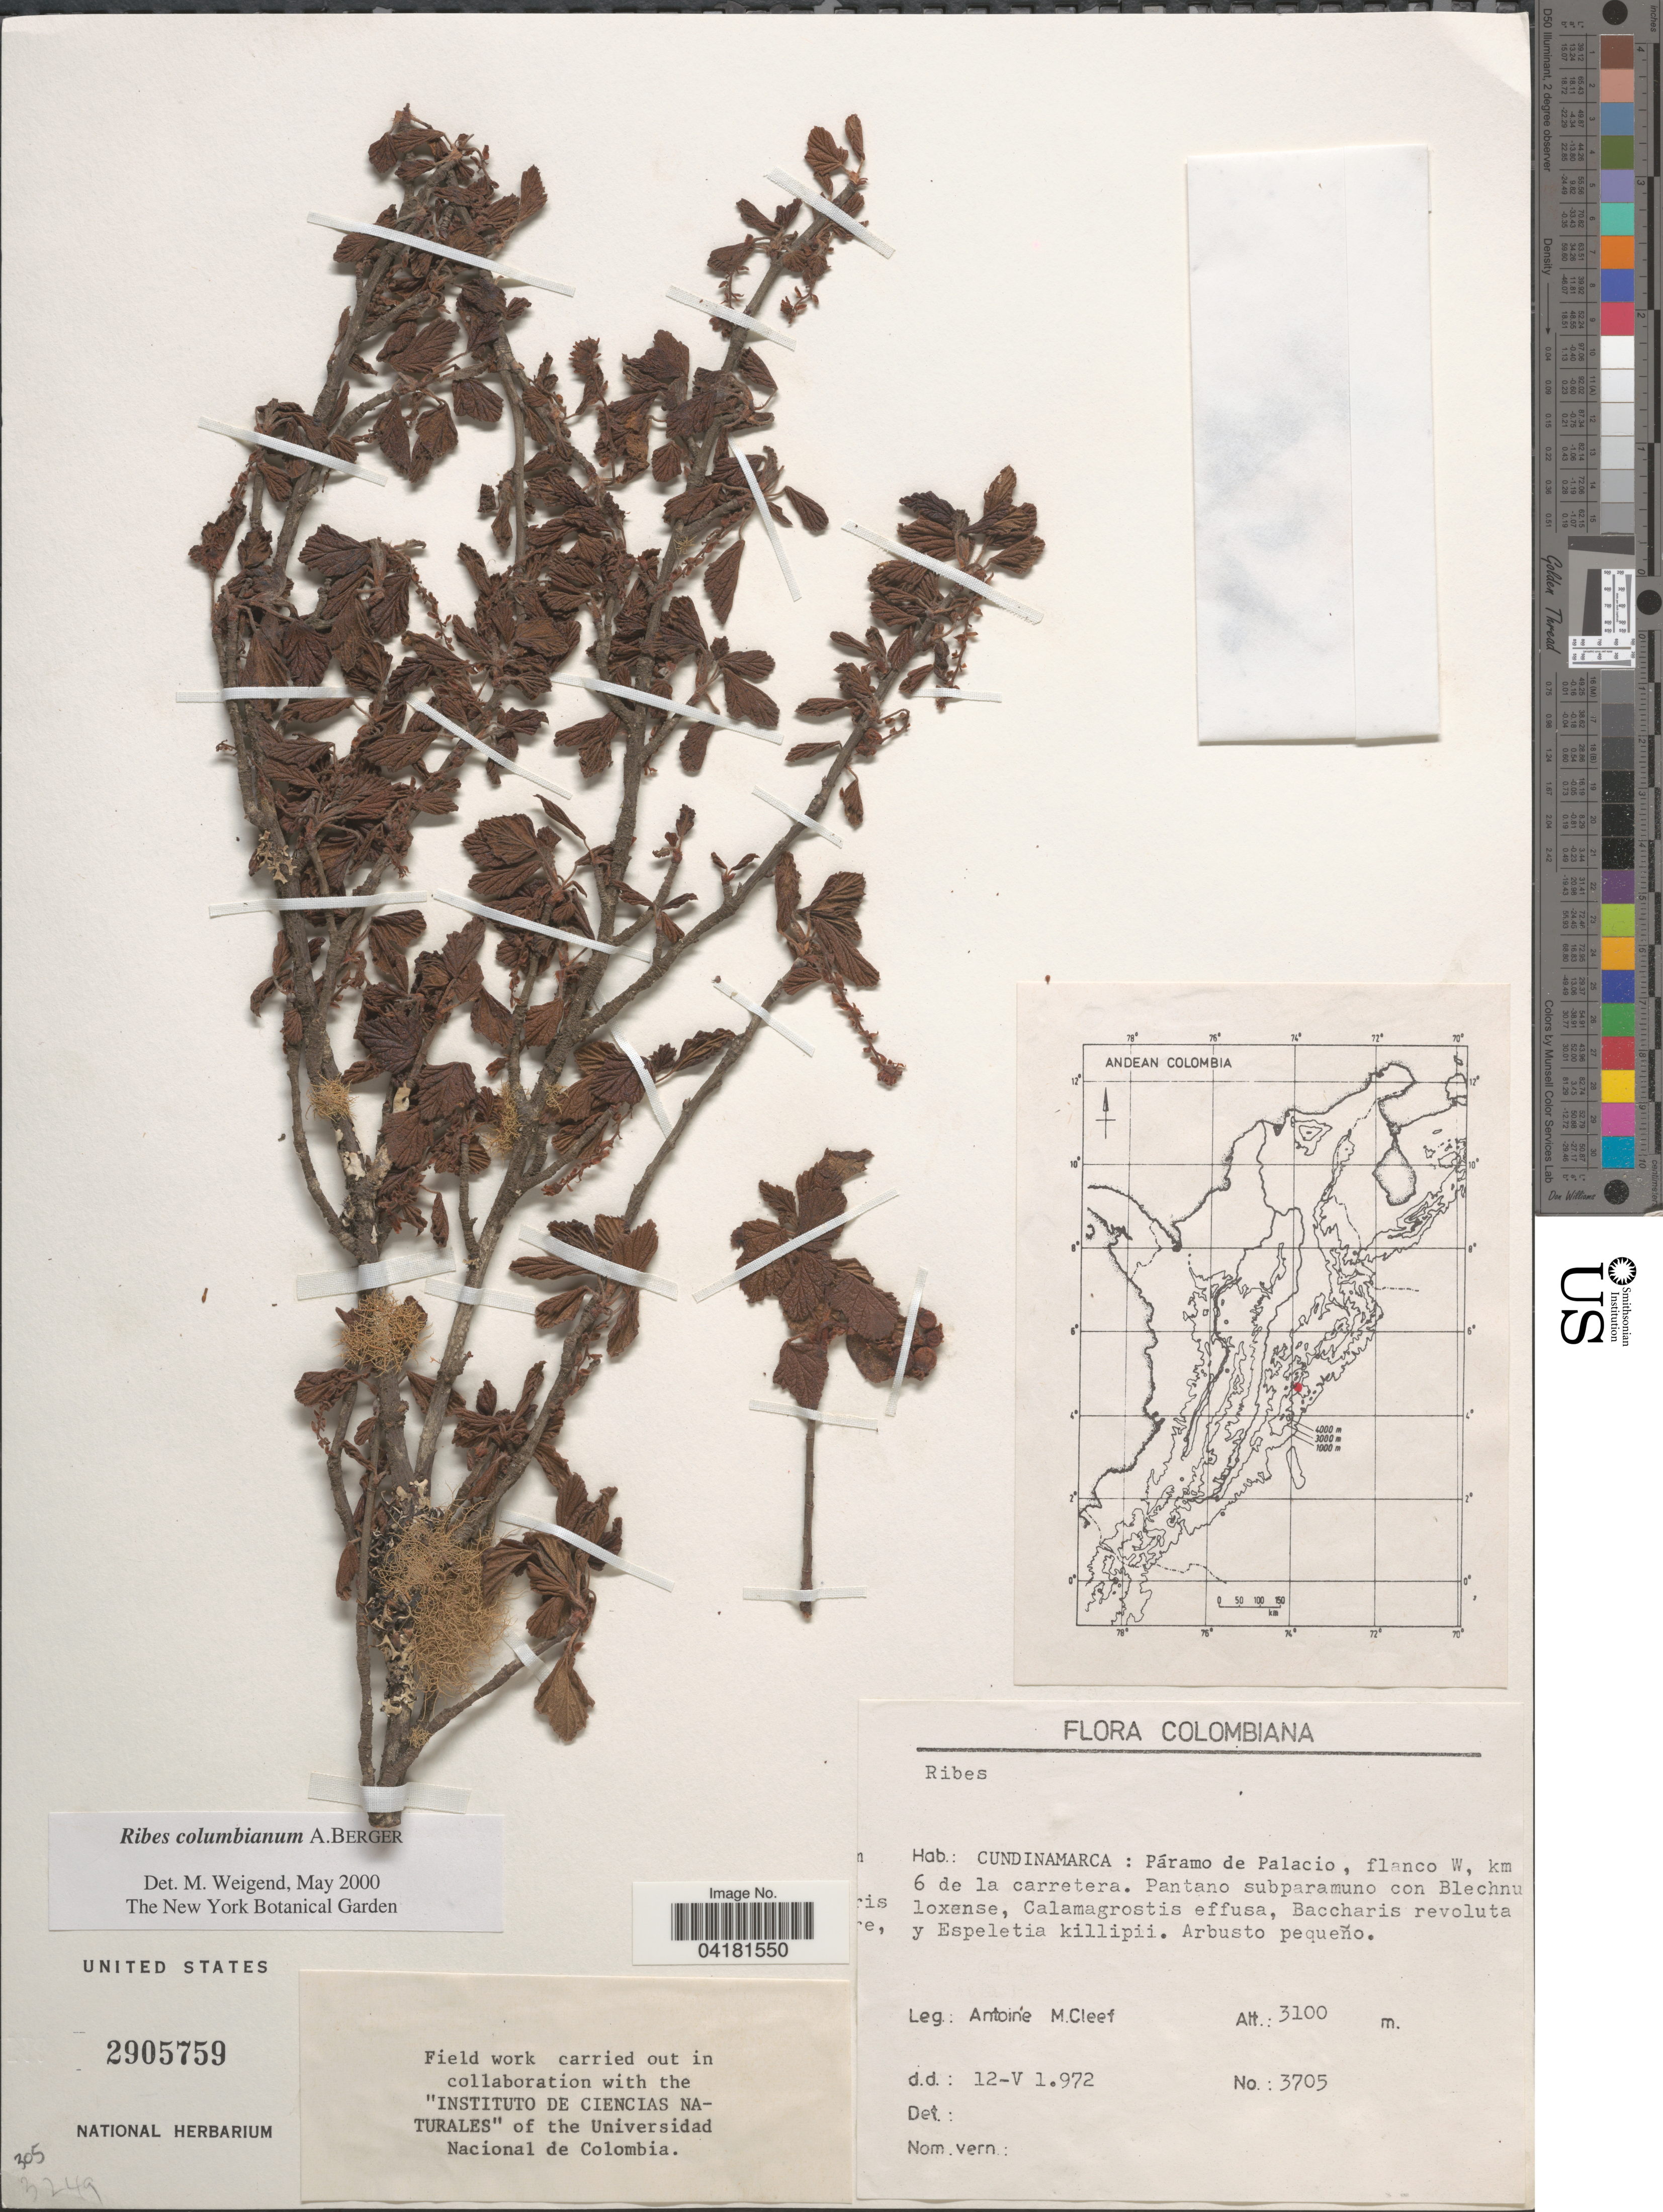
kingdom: Plantae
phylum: Tracheophyta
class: Magnoliopsida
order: Saxifragales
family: Grossulariaceae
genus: Ribes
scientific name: Ribes columbianum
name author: A. Berger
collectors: A. M. Cleef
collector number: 3705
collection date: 1972-05-12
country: Colombia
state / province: Cundinamarca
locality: Páramo de Palacio, flanco W, km 6 de la carretera.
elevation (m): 3100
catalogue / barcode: US 2905759